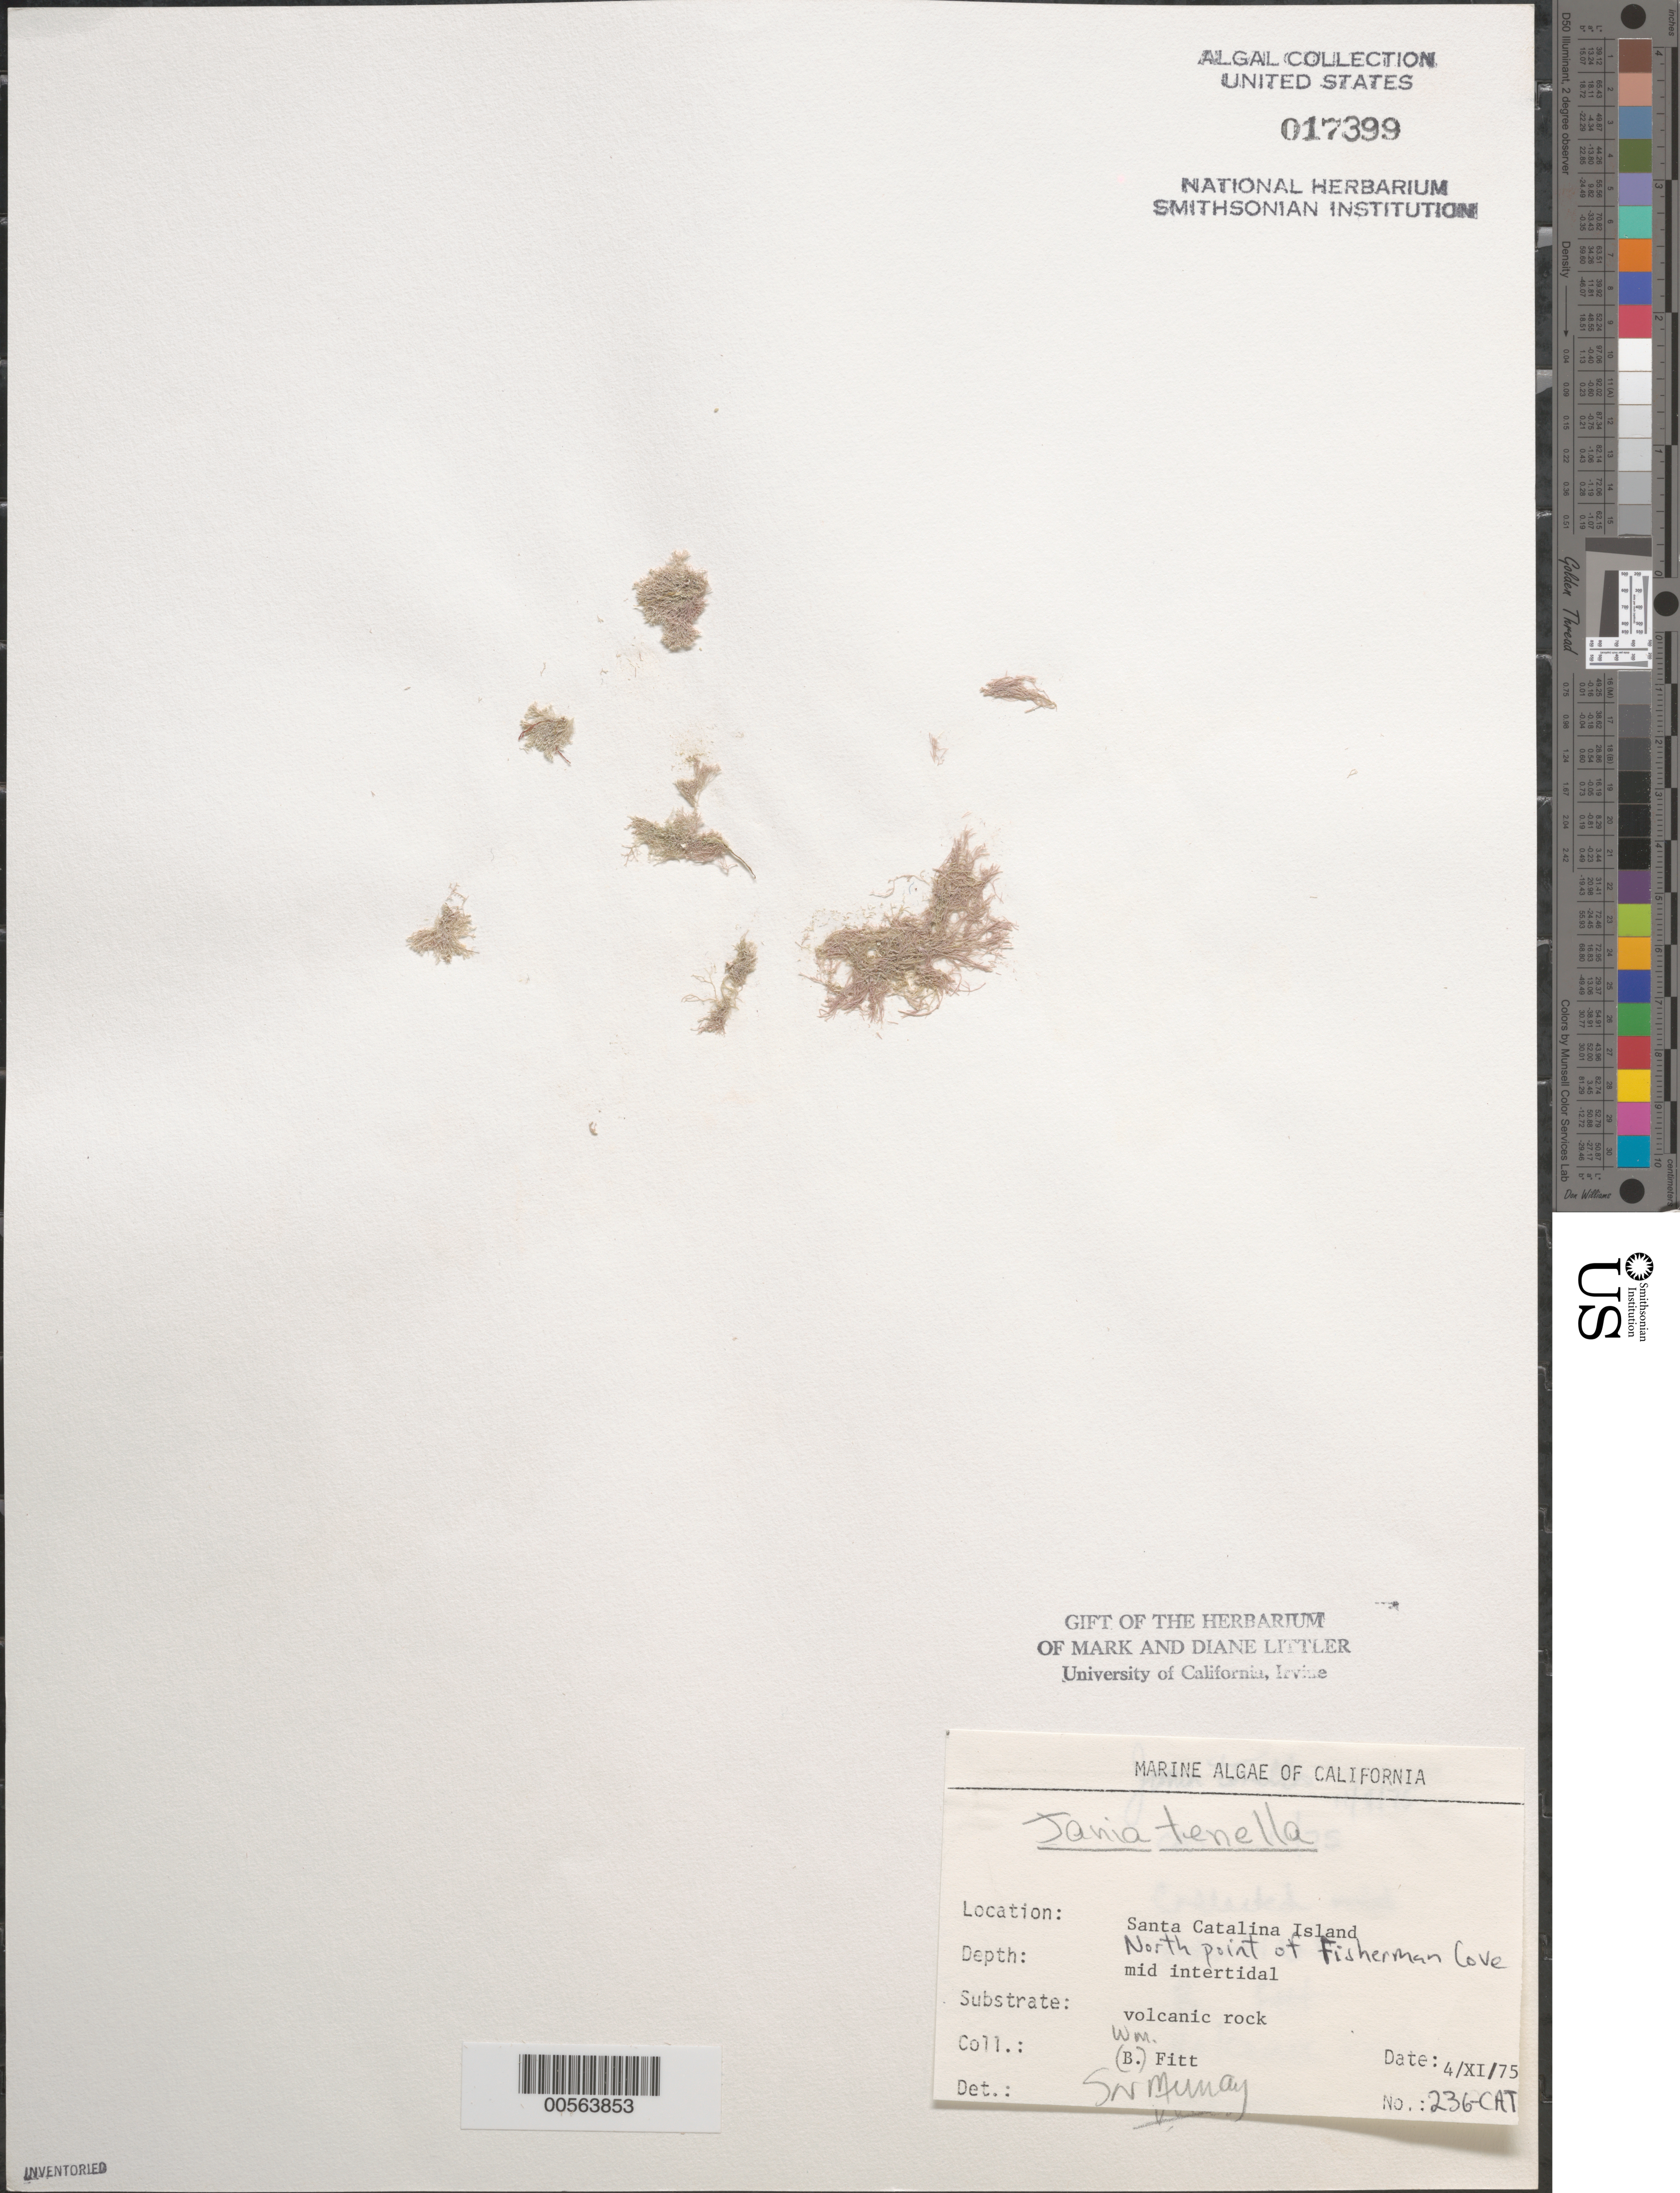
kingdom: Plantae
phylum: Rhodophyta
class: Florideophyceae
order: Corallinales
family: Corallinaceae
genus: Jania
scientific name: Jania tenella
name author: (Kütz.) Grunow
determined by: Murray, S. N.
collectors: W. Fitt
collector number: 236-cat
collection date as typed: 04 Nov 1975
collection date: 1975-11-04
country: United States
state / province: California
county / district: Los Angeles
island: Santa Catalina Island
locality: Fishermen Cove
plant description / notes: BLM-SOCALBIGHT Rocky Intertidal Survey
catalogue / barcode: US 17399